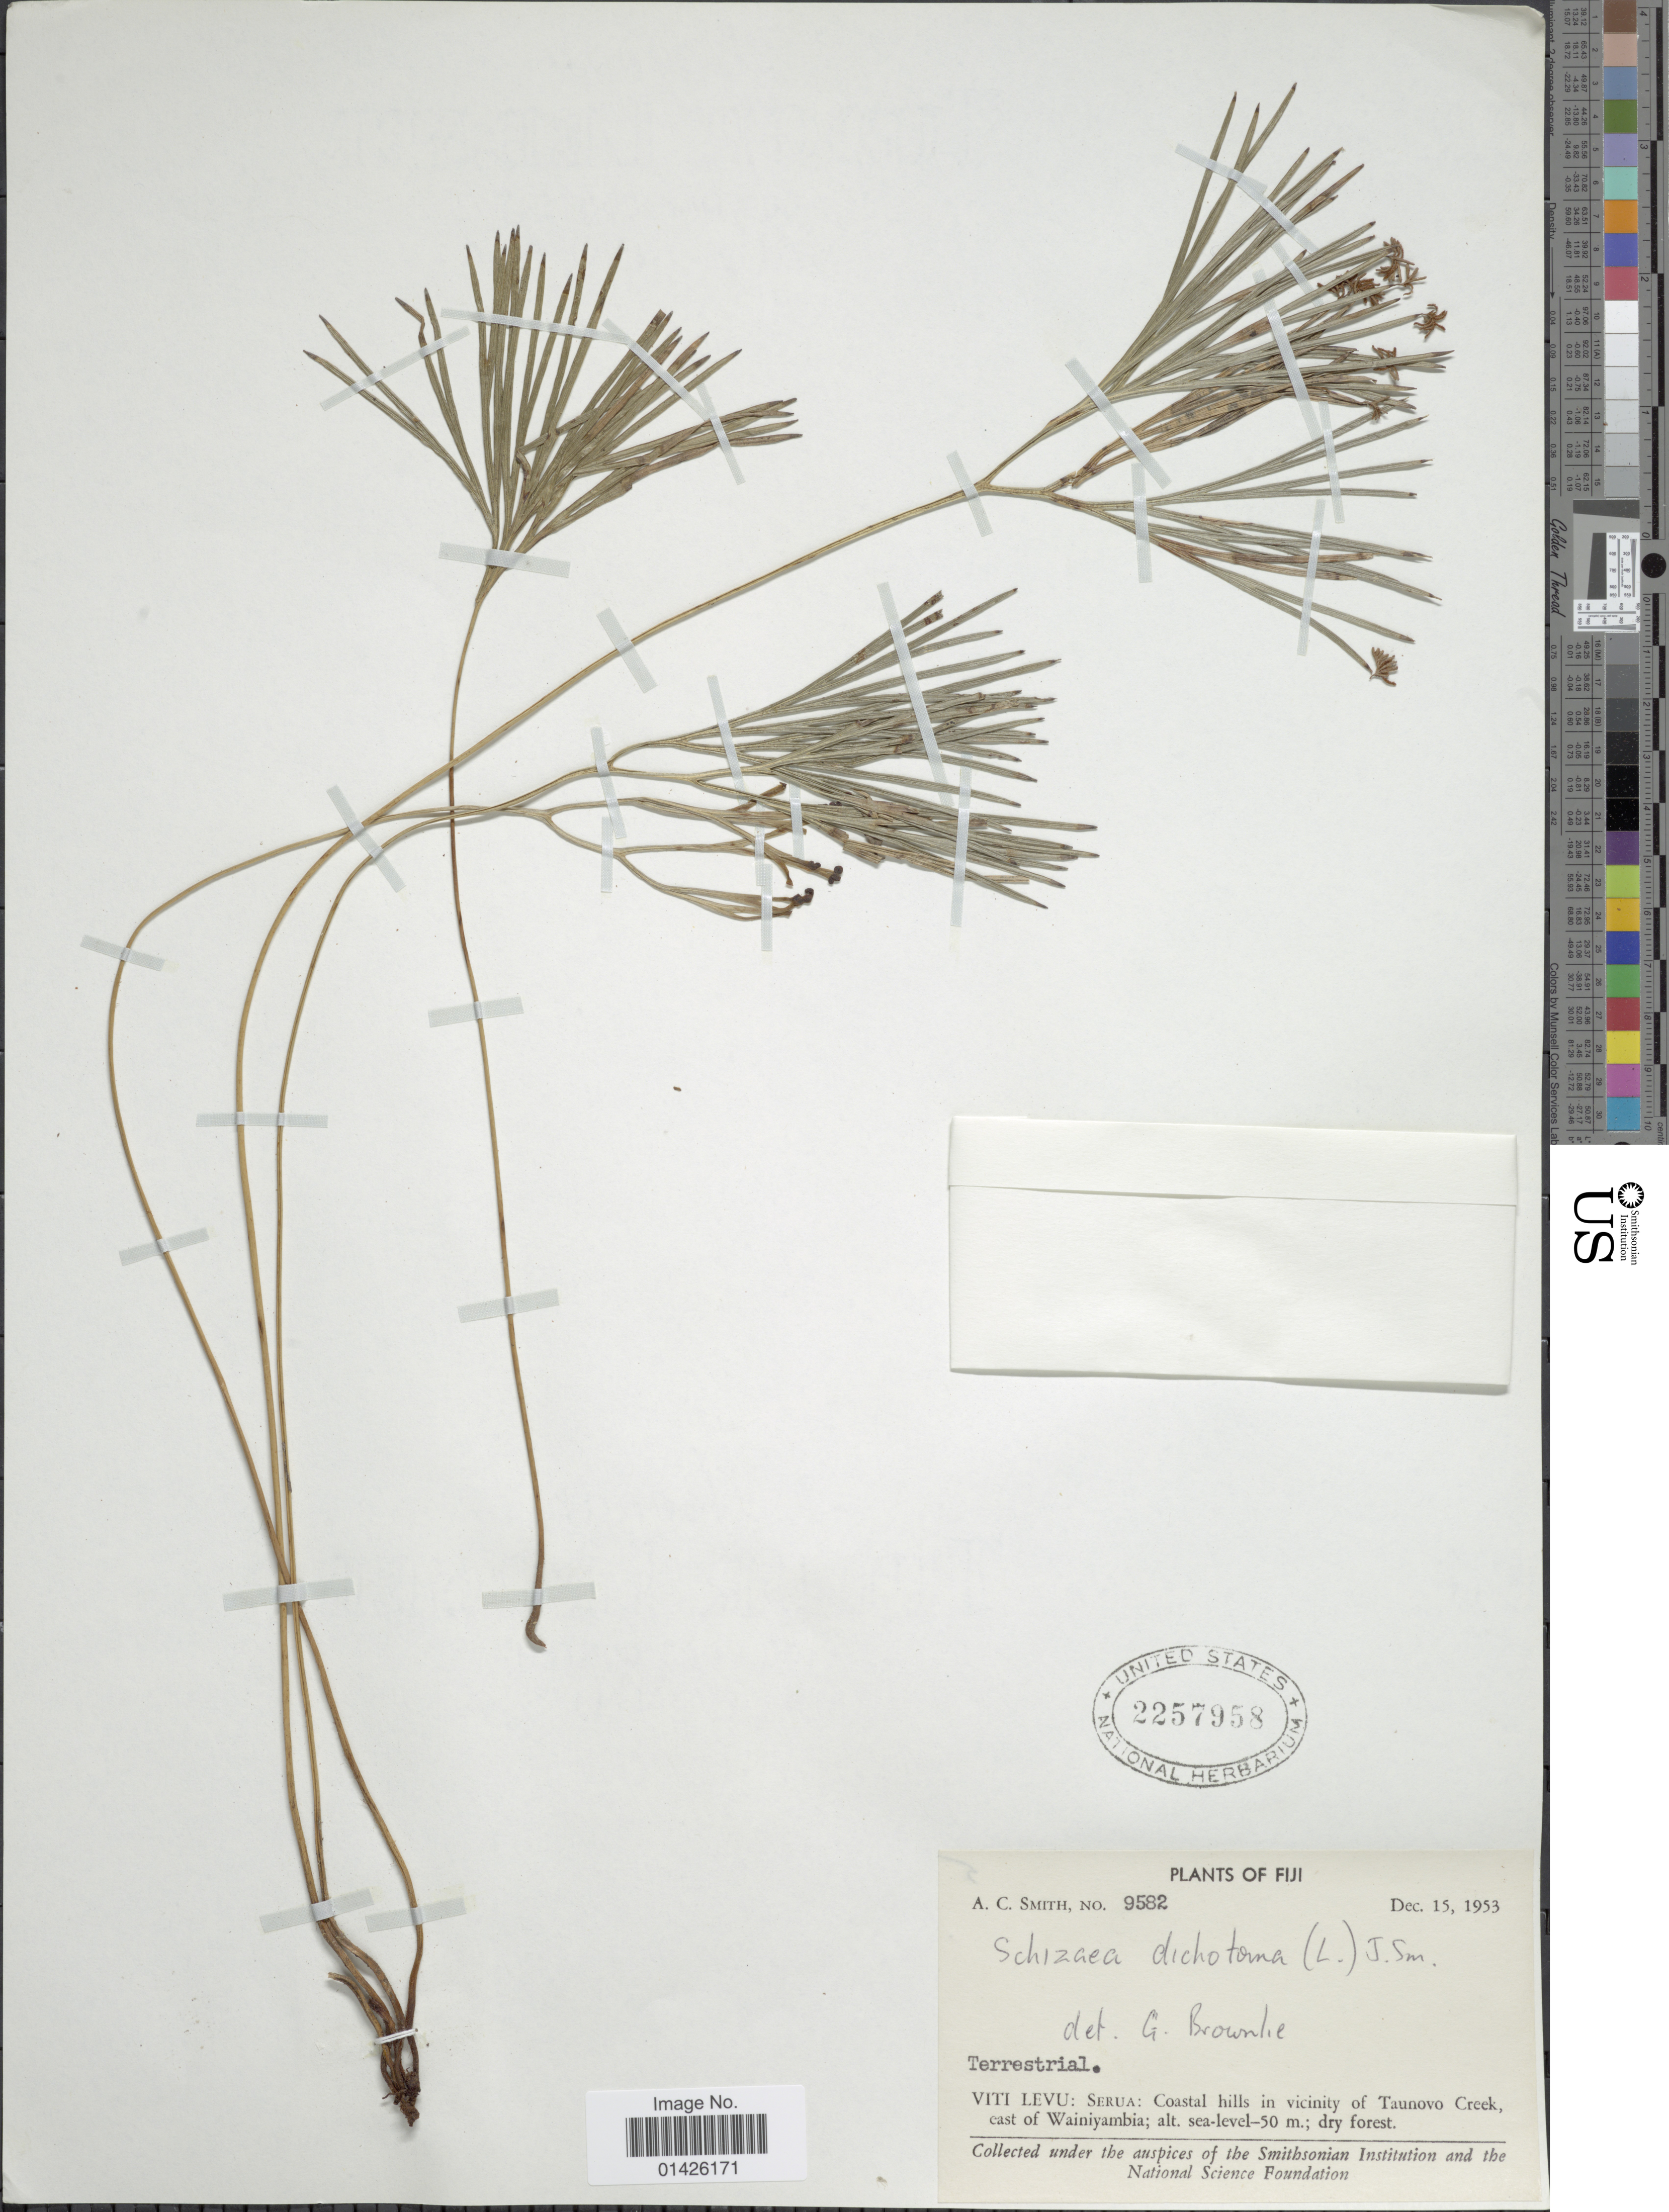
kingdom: Plantae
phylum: Tracheophyta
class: Polypodiopsida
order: Schizaeales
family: Schizaeaceae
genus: Schizaea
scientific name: Schizaea dichotoma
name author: (L.) J. Sm.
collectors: A. C. Smith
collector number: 9582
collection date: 1953-12-15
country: Fiji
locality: Viti Levu; Serua: Coastla hills in vicinity of Taunovo Creek, east of Wainiyambia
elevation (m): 50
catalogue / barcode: US 2257958